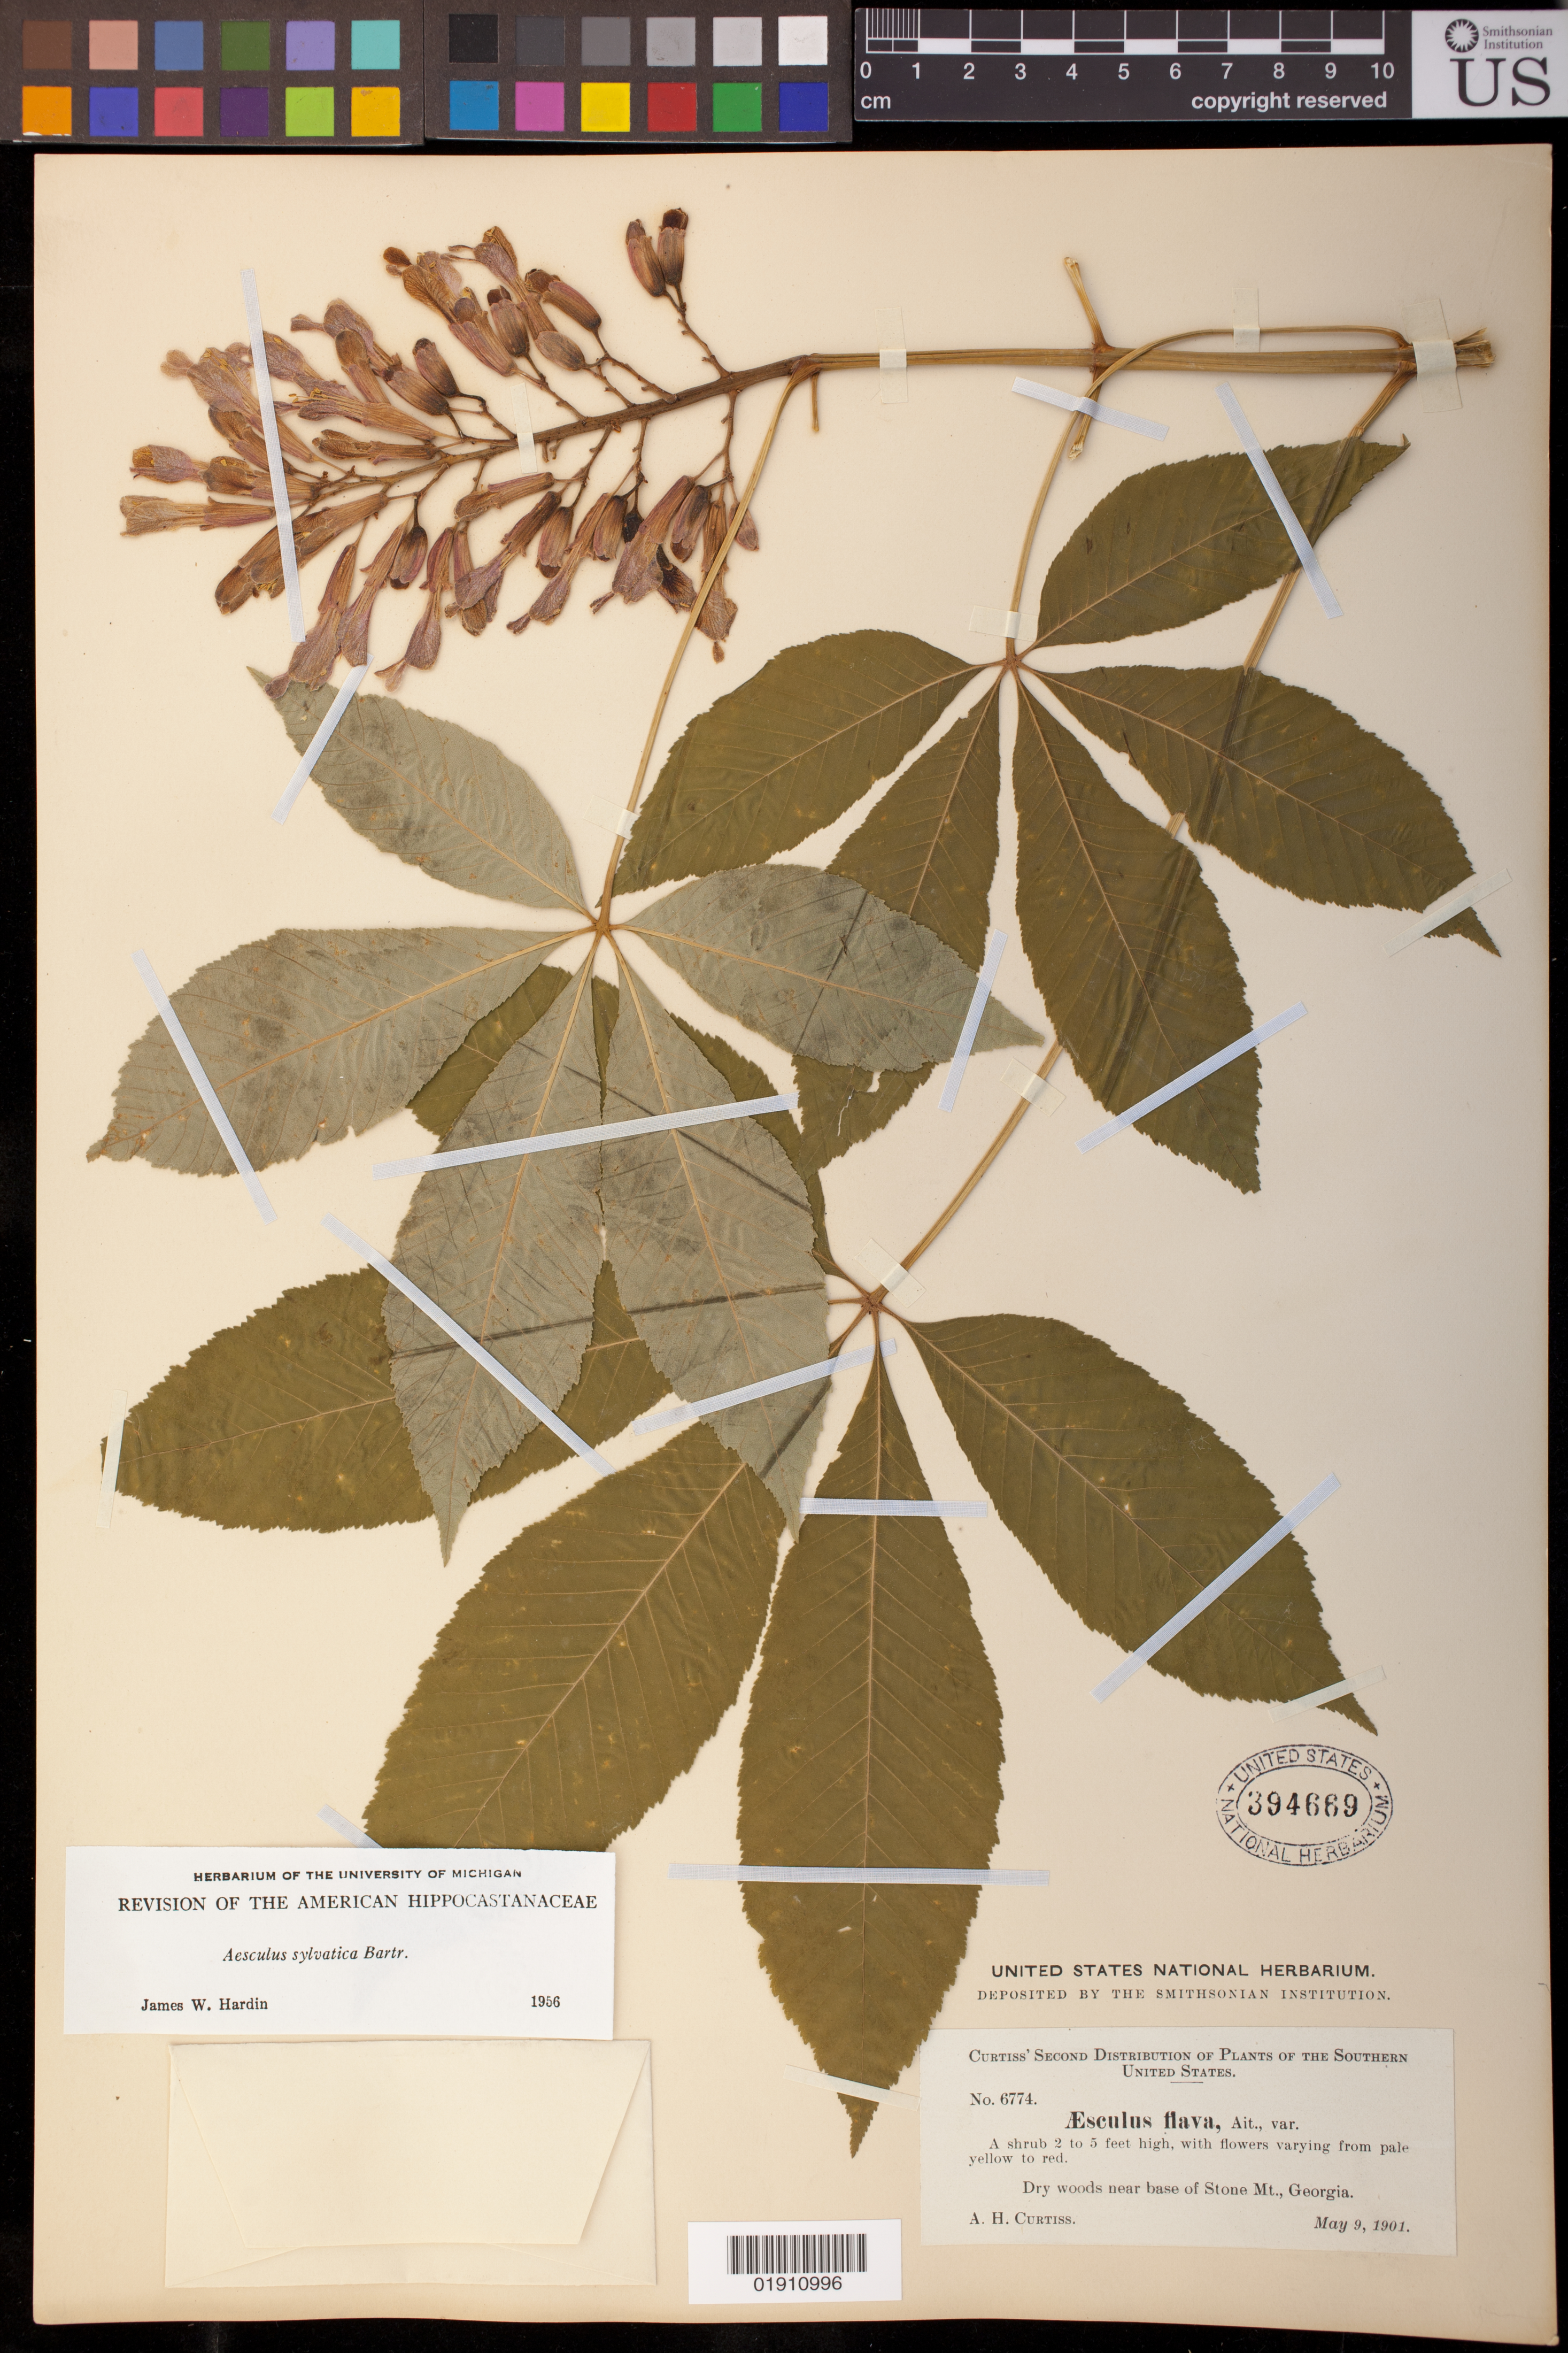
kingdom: Plantae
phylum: Tracheophyta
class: Magnoliopsida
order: Sapindales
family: Sapindaceae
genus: Aesculus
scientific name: Aesculus sylvatica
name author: W. Bartram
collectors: A. H. Curtiss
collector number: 6774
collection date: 1901-05-09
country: United States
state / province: Georgia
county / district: DeKalb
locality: Dry woods near base of Stone Mt.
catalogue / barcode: US 394669